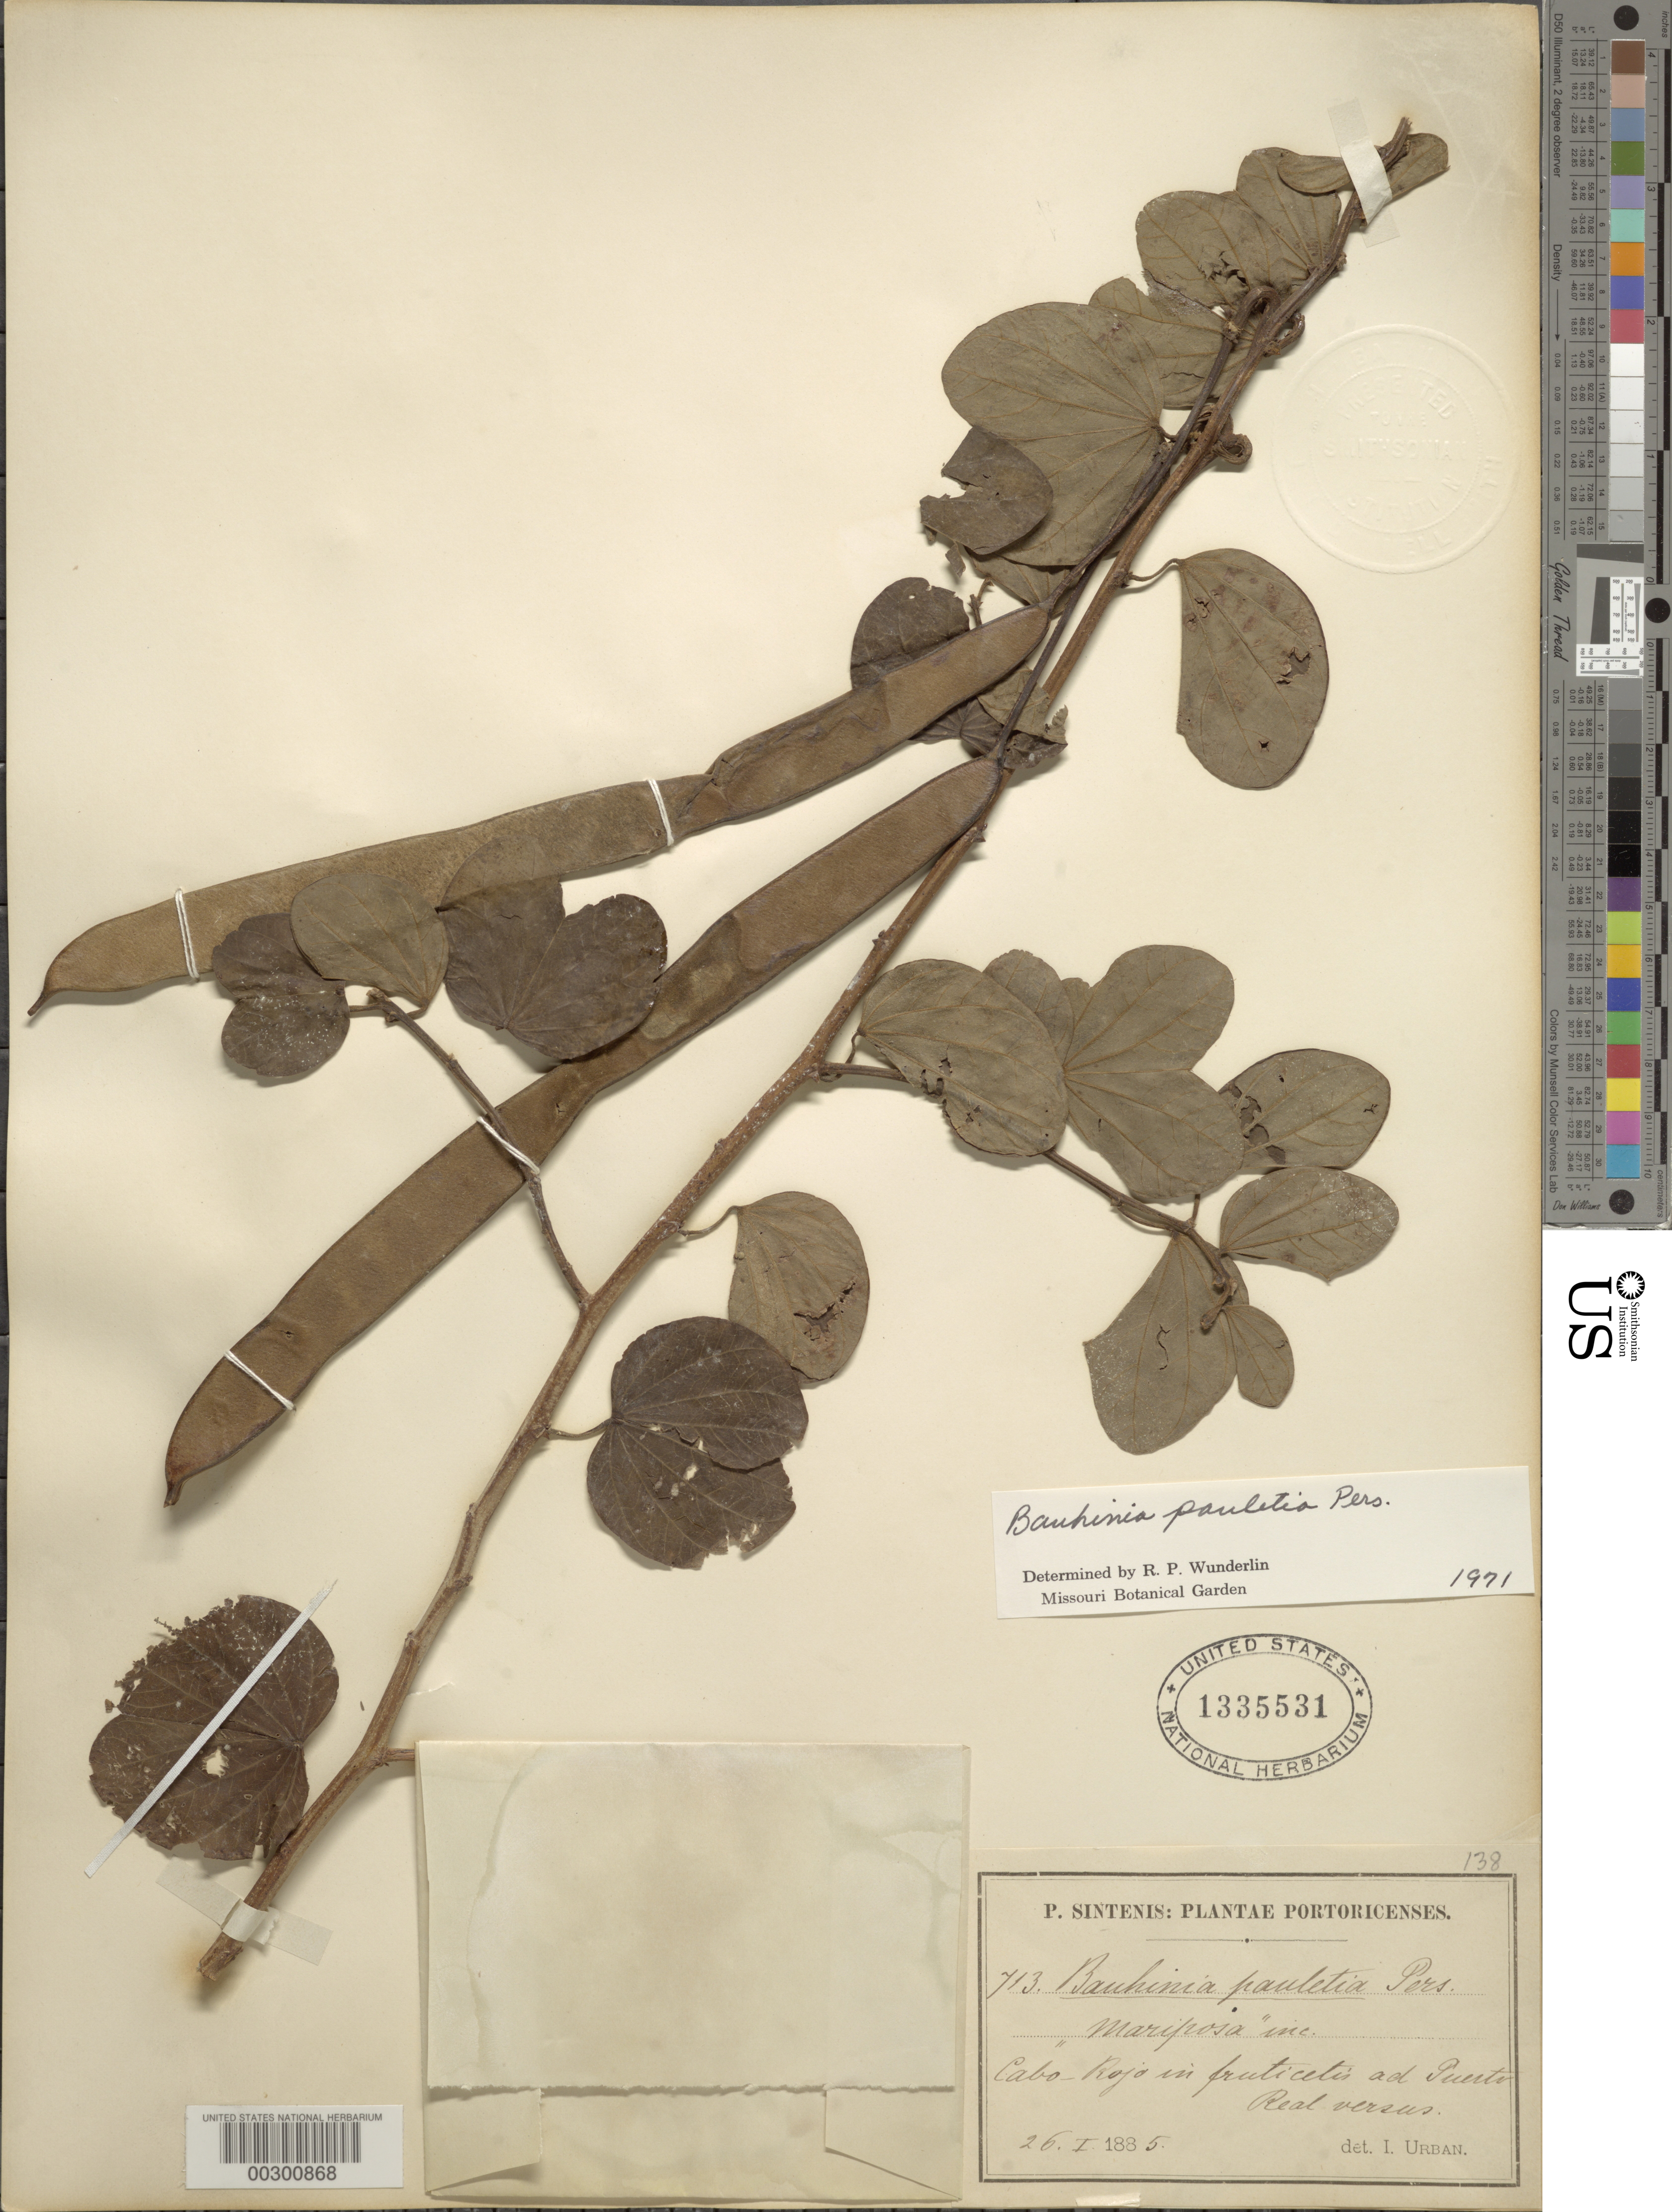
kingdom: Plantae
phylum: Tracheophyta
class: Magnoliopsida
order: Fabales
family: Fabaceae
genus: Bauhinia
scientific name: Bauhinia pauletia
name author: Pers.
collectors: P. Sintenis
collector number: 713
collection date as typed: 26 Jan 1885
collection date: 1885-01-26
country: Puerto Rico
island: Greater Antilles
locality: Cabo rojo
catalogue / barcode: US 1335531